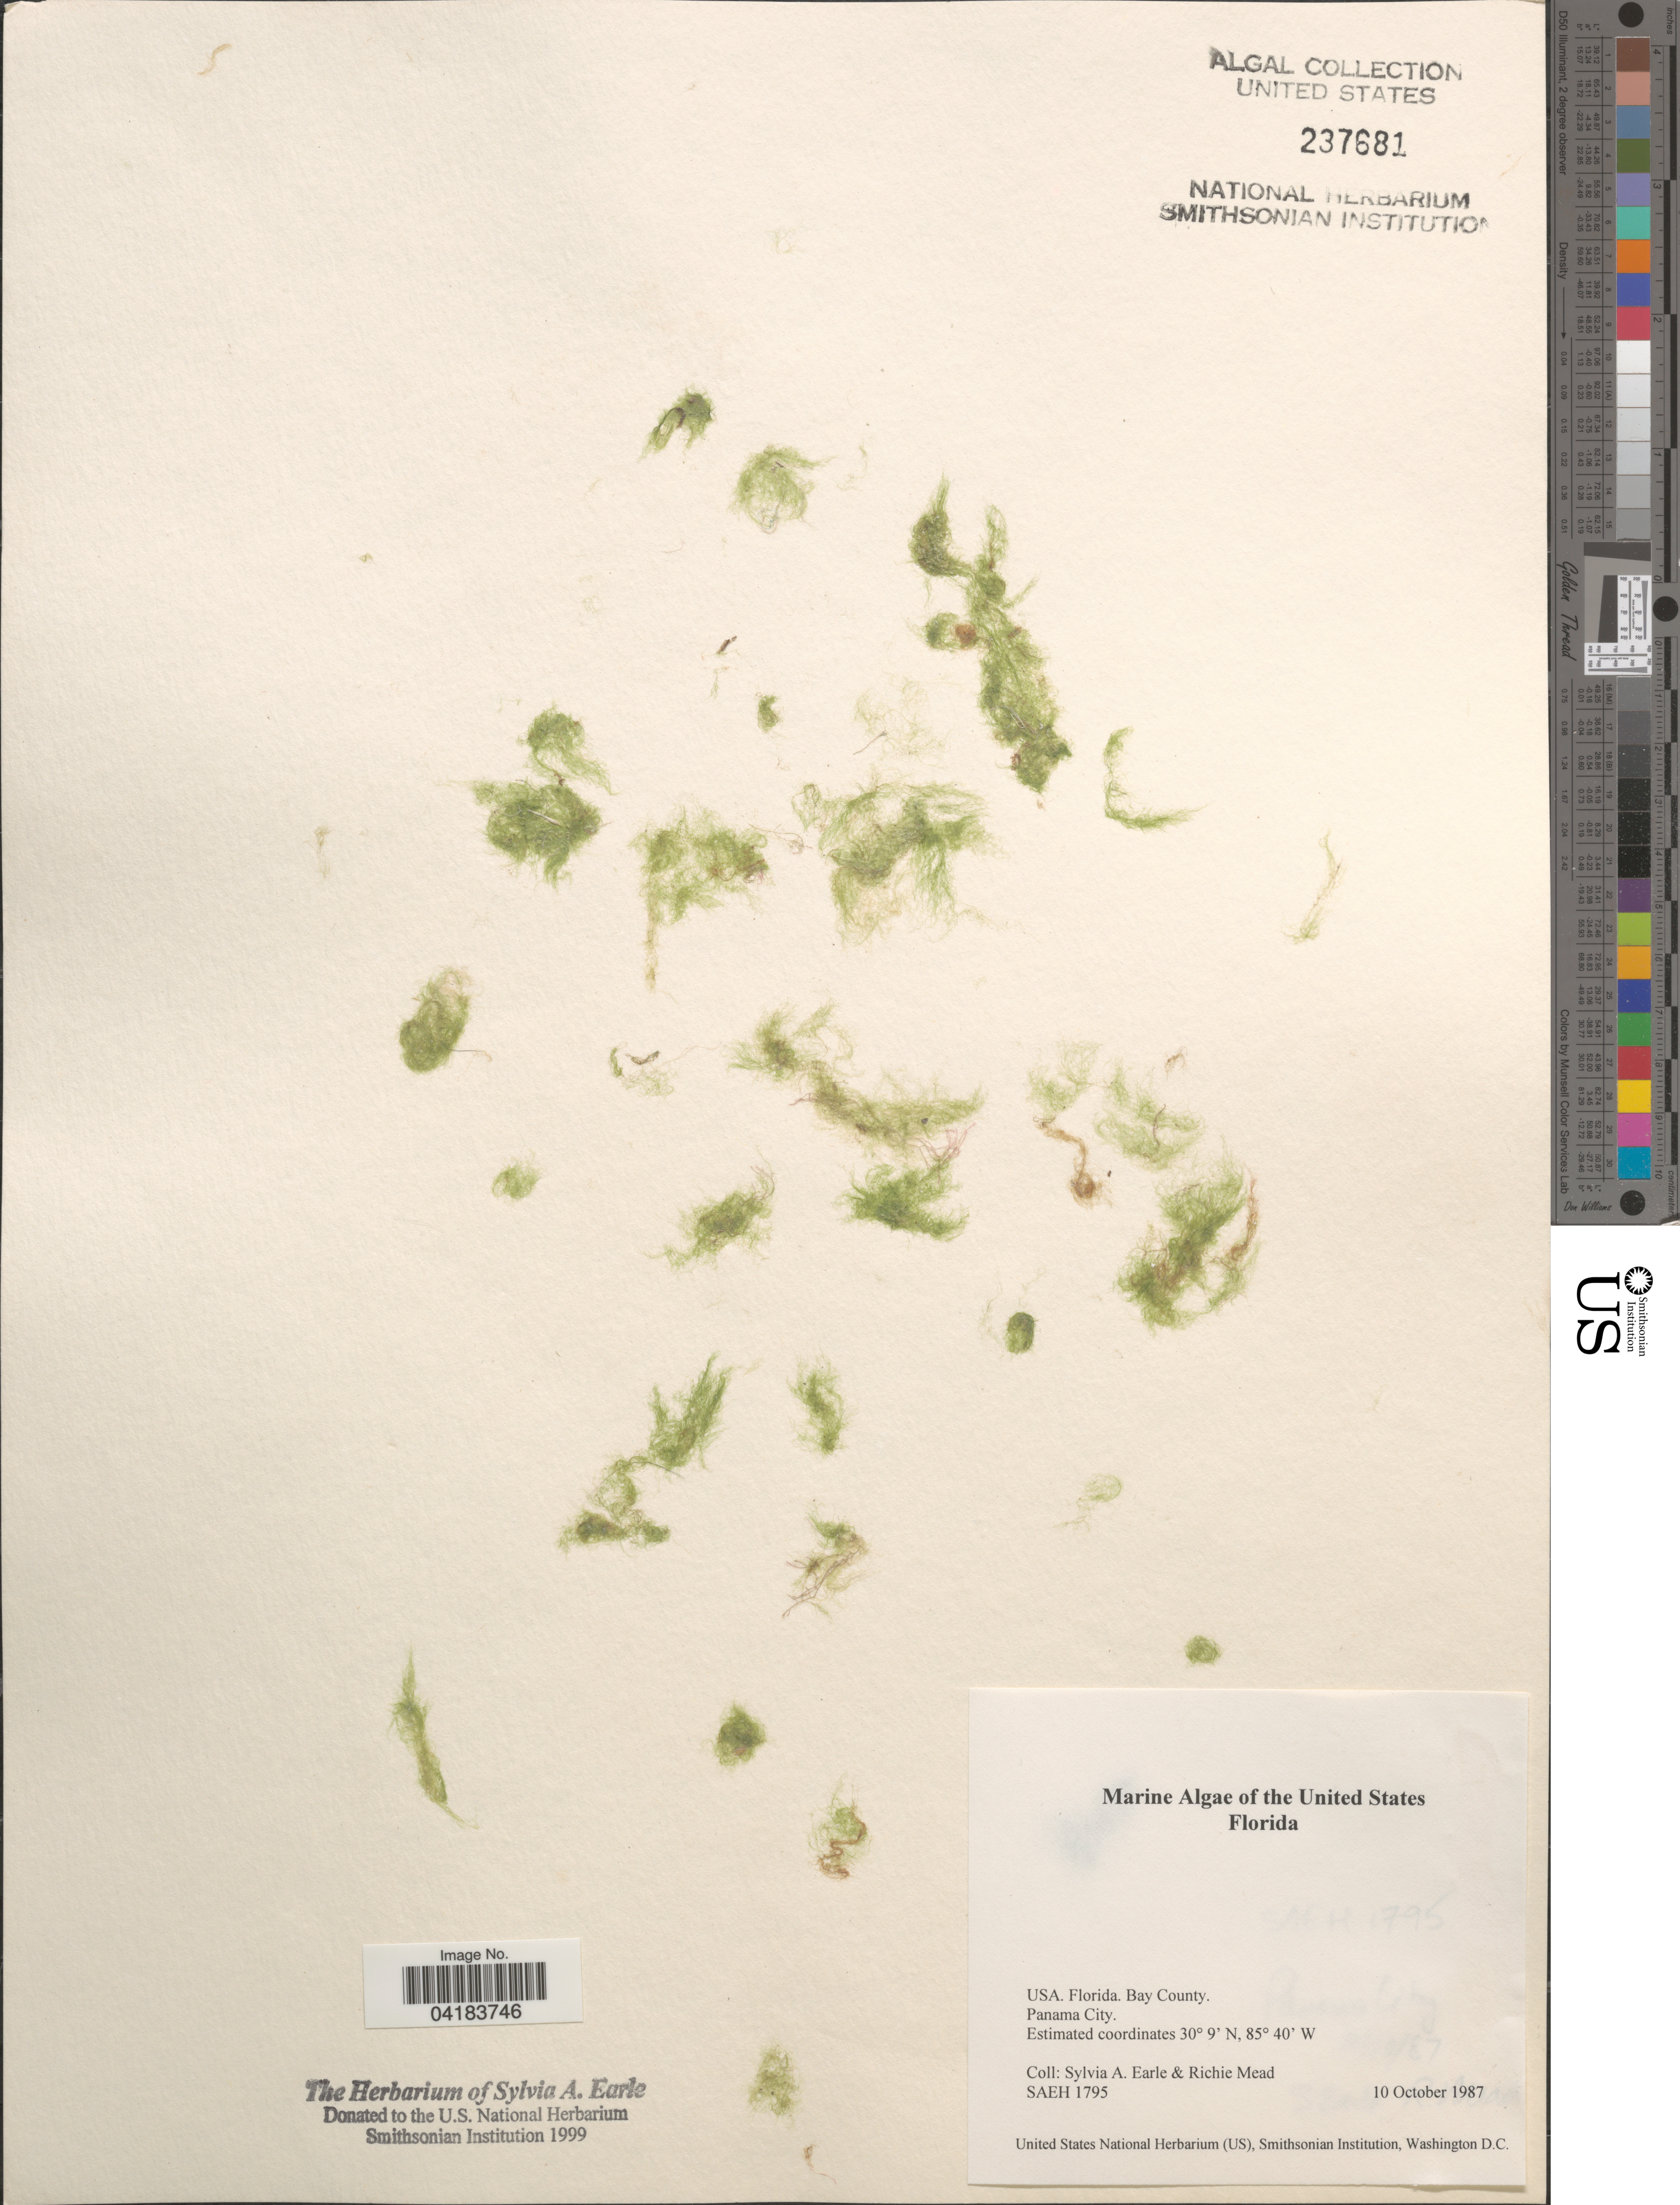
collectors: S. A. Earle & R. Mead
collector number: SAEH1795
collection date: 1987-10-10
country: United States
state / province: Florida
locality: Bay County. Panama City.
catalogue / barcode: US 237681